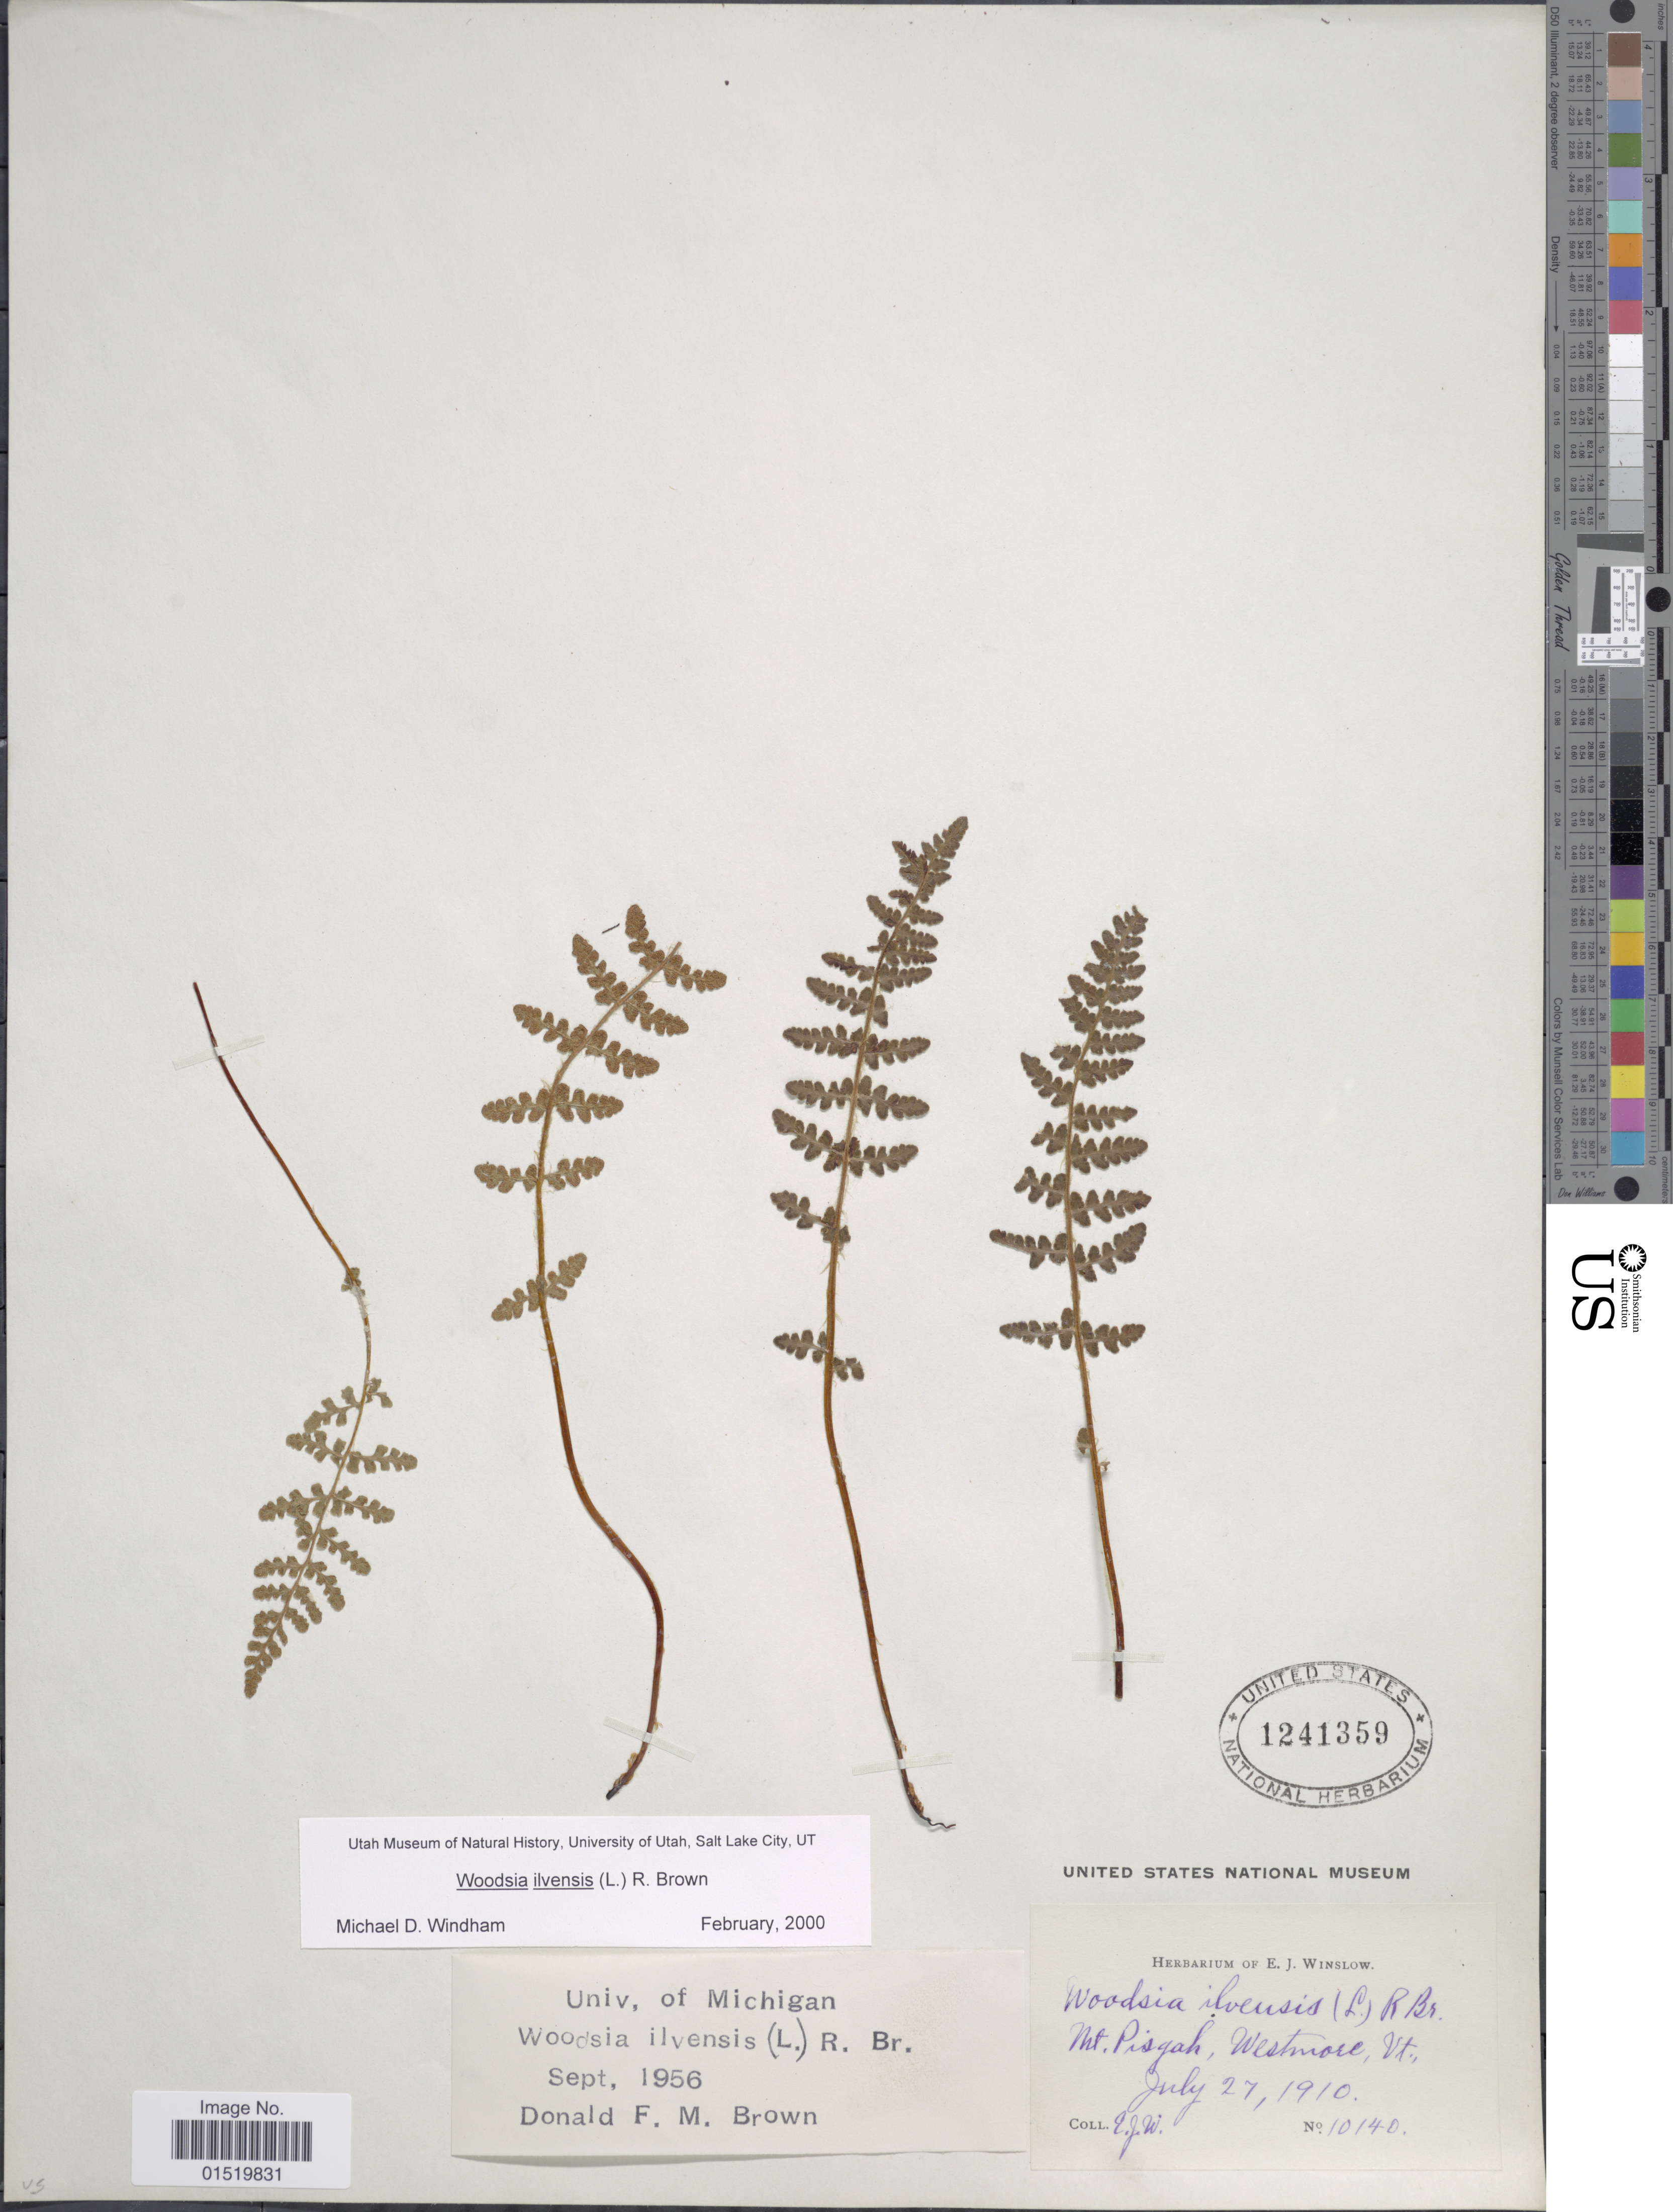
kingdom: Plantae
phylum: Tracheophyta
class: Polypodiopsida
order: Polypodiales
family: Woodsiaceae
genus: Woodsia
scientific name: Woodsia ilvensis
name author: (L.) R. Br.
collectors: E. Winslow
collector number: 10140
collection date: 1910-07-27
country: United States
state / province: Vermont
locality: Mt Pisgah, Westmore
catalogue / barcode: US 1241359